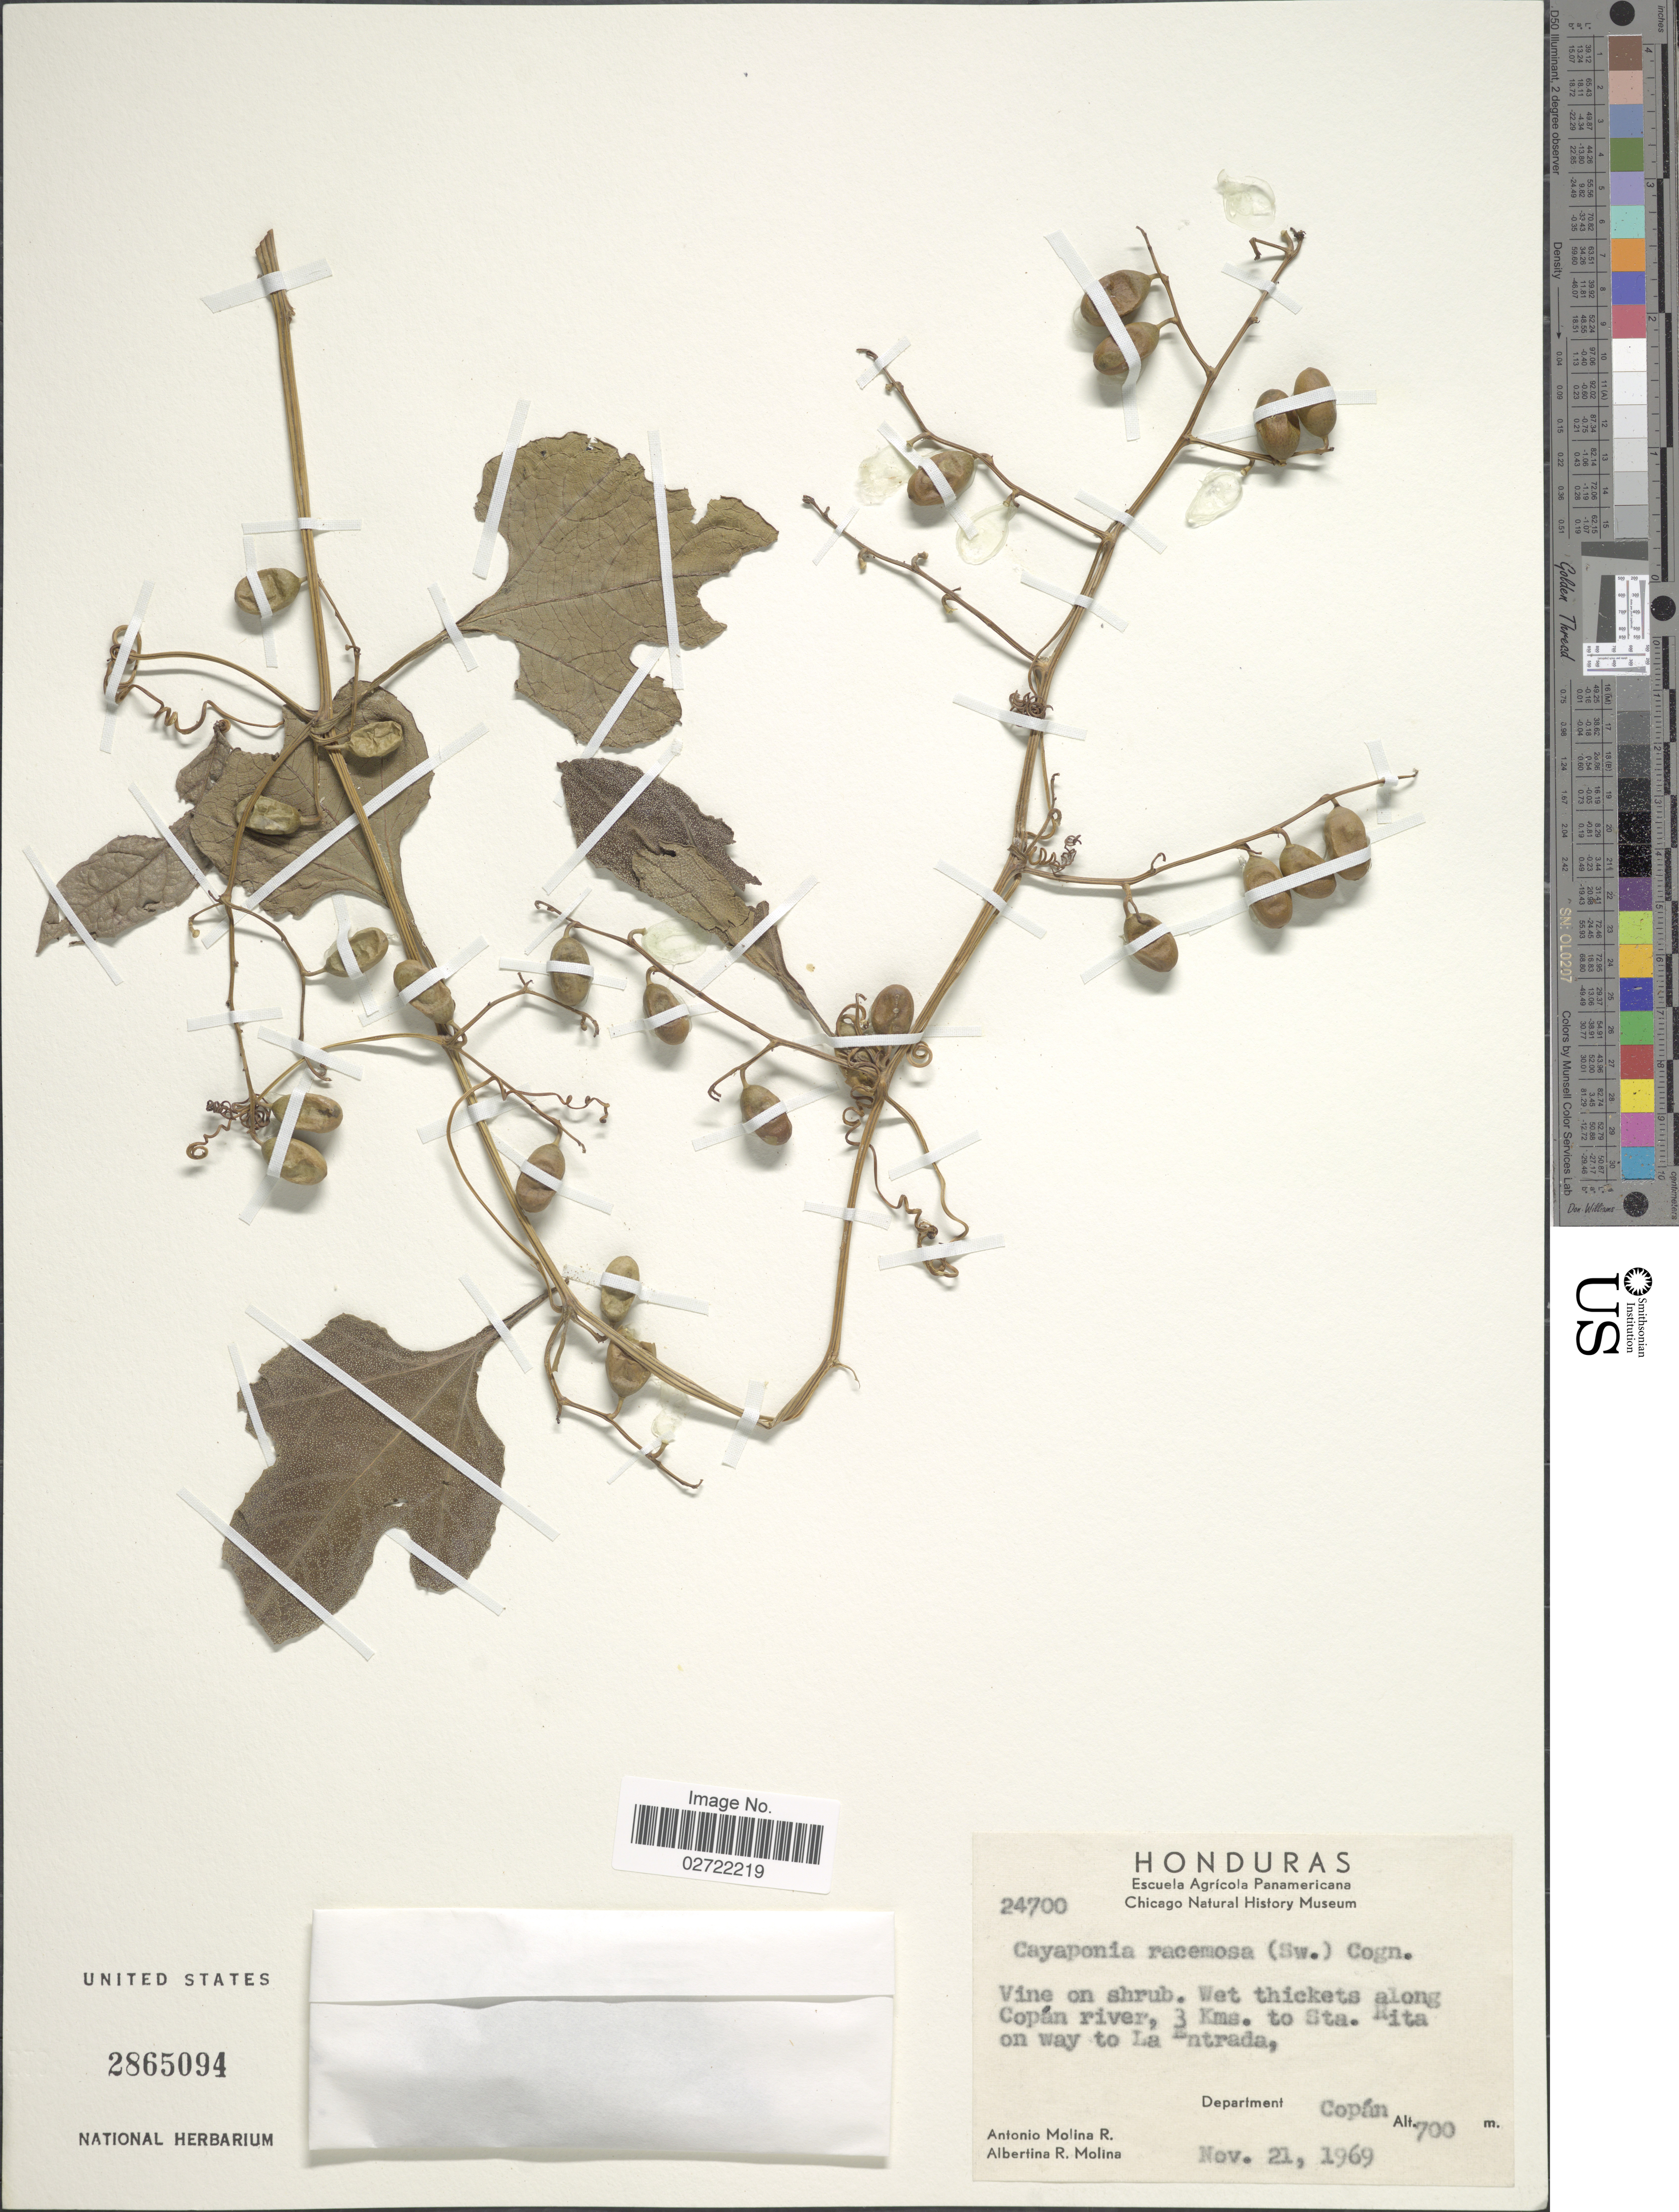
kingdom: Plantae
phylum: Tracheophyta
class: Magnoliopsida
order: Cucurbitales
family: Cucurbitaceae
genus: Cayaponia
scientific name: Cayaponia racemosa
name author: (Mill.) Cogn.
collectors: A. Molina R. & A. R. Molina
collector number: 24700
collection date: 1969-11-21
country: Honduras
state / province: Copán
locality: Wet thickets along Copán river, 3 Kms. to Sta. Rita on way to La Entrada. Department Copán.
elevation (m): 700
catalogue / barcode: US 2865094